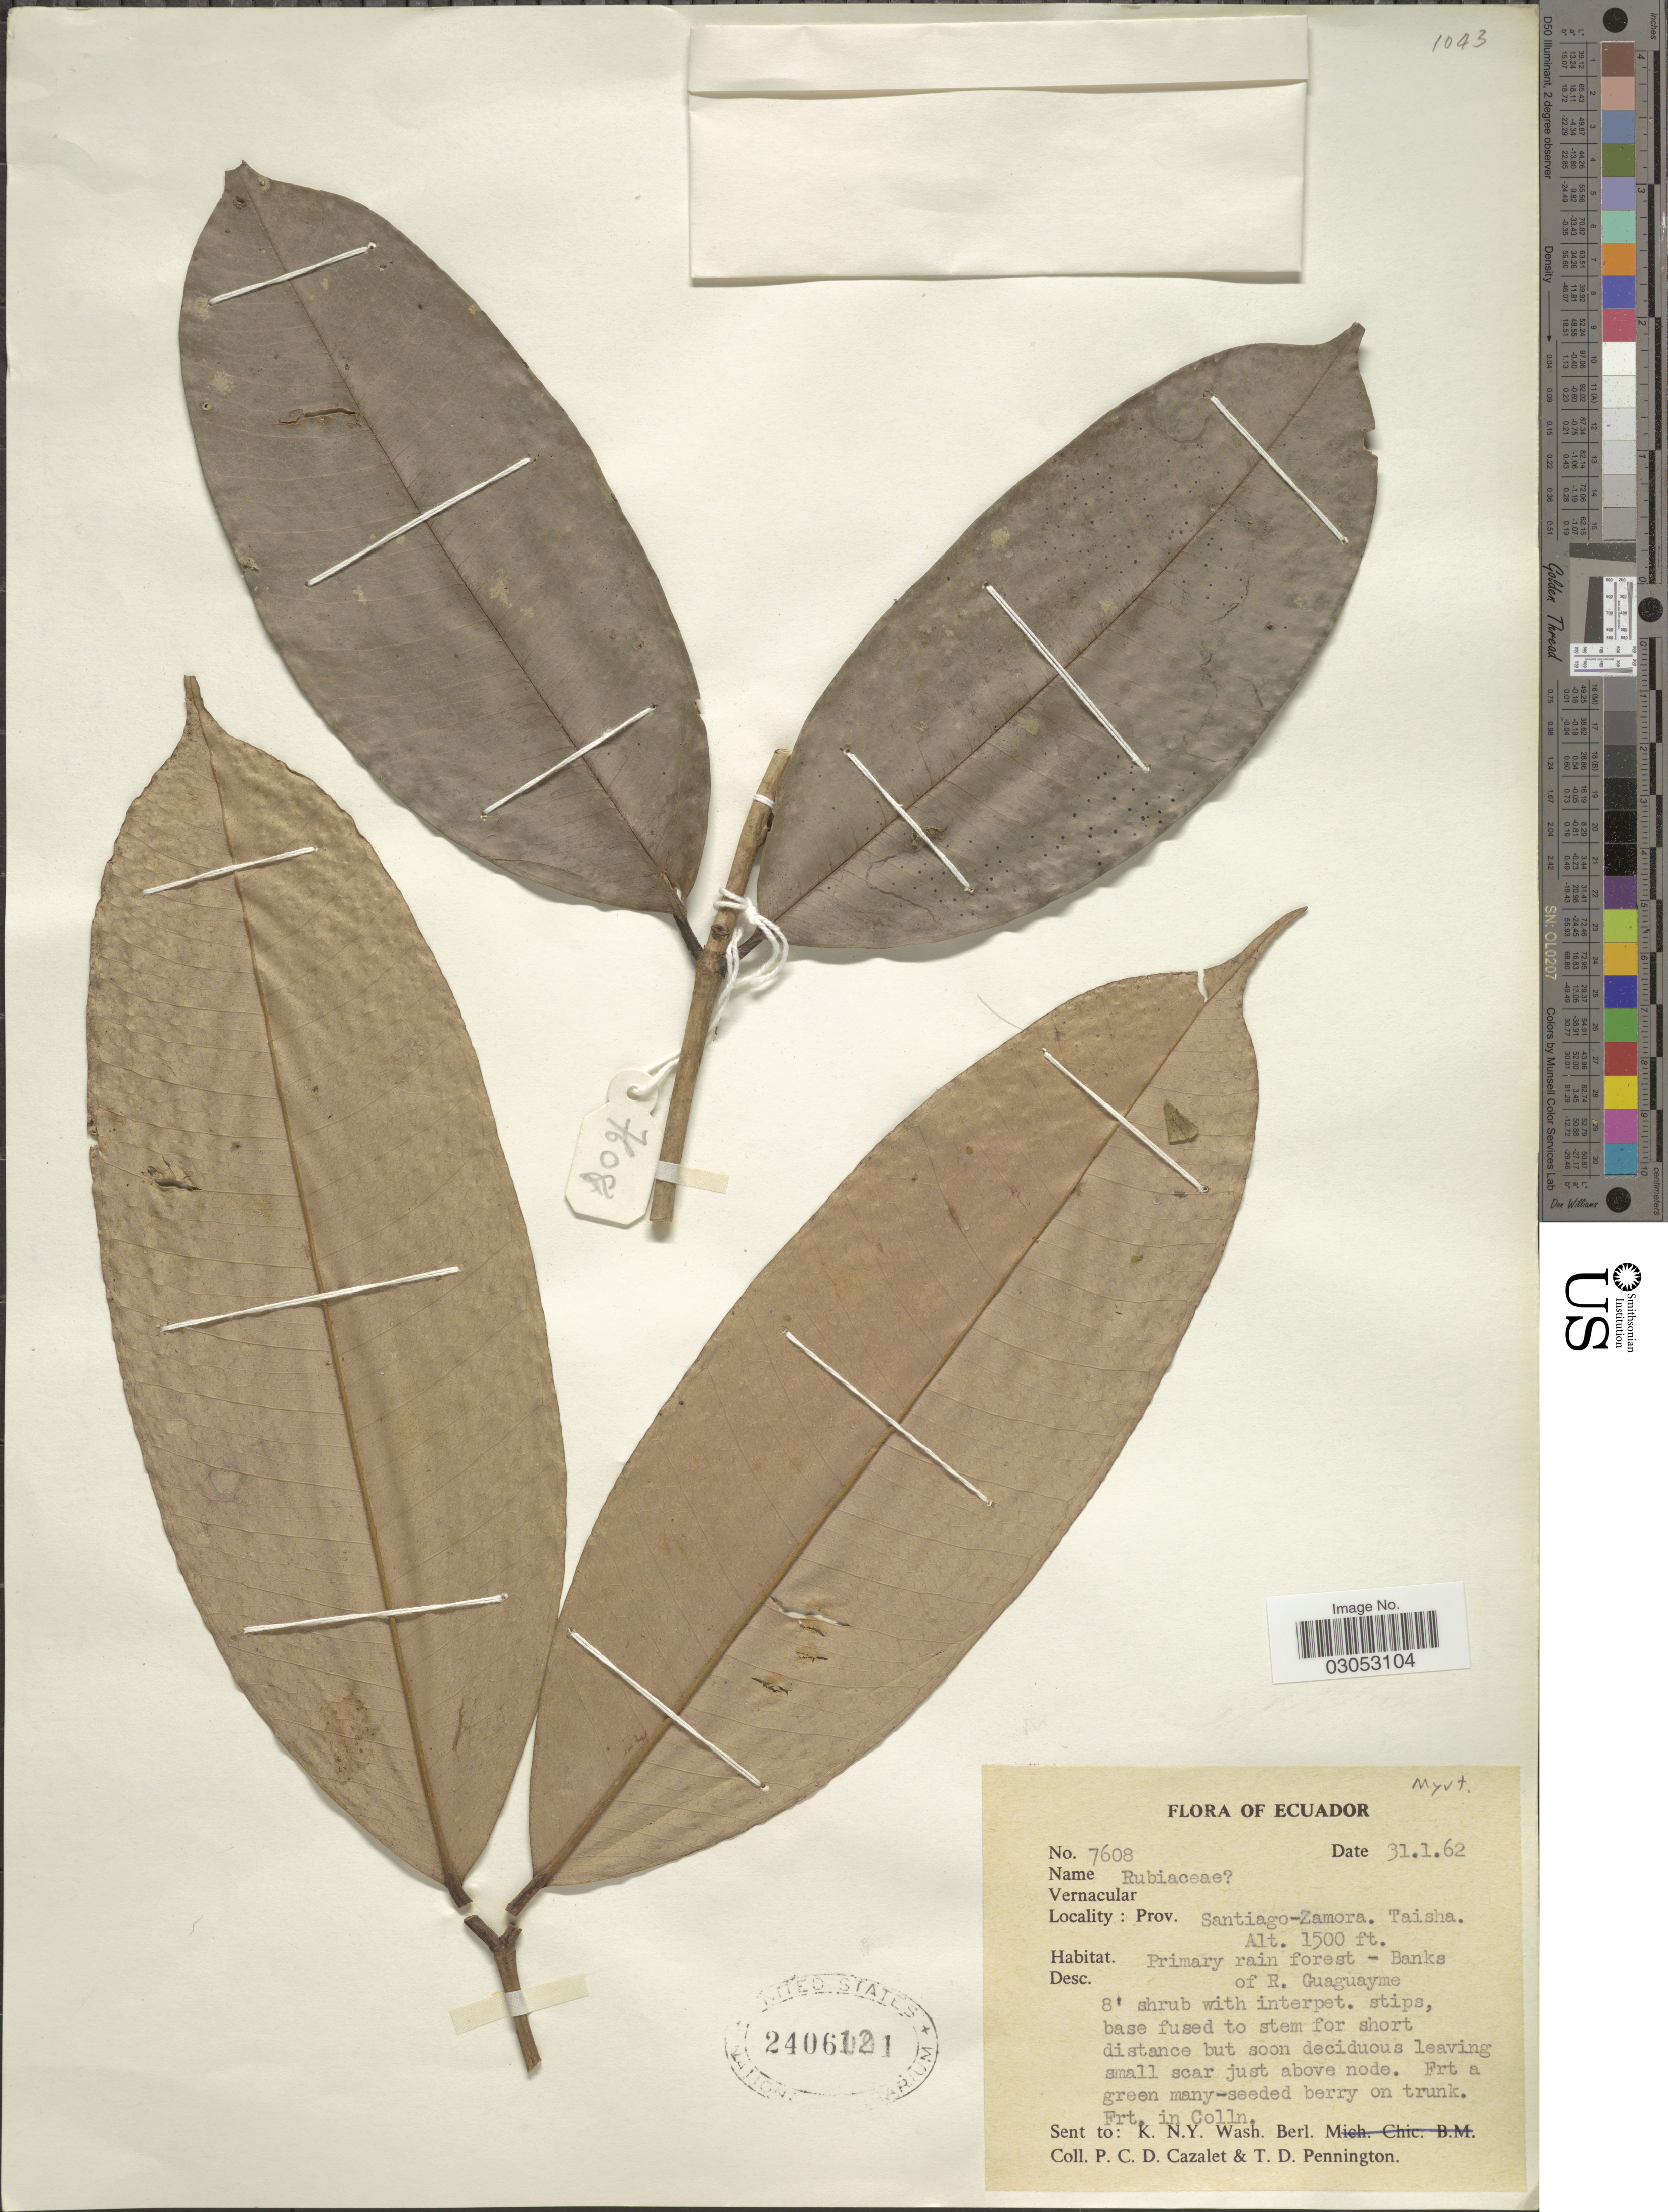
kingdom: Plantae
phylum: Tracheophyta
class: Magnoliopsida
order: Myrtales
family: Myrtaceae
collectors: P. C. D. Cazalet & T. D. Pennington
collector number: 7608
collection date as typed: Transcribed d/m/y: 31/1/62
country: Ecuador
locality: Prov. Santiago-Zamora. Taisha. Banks of R. Guaguayme.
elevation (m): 457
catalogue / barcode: US 2406121